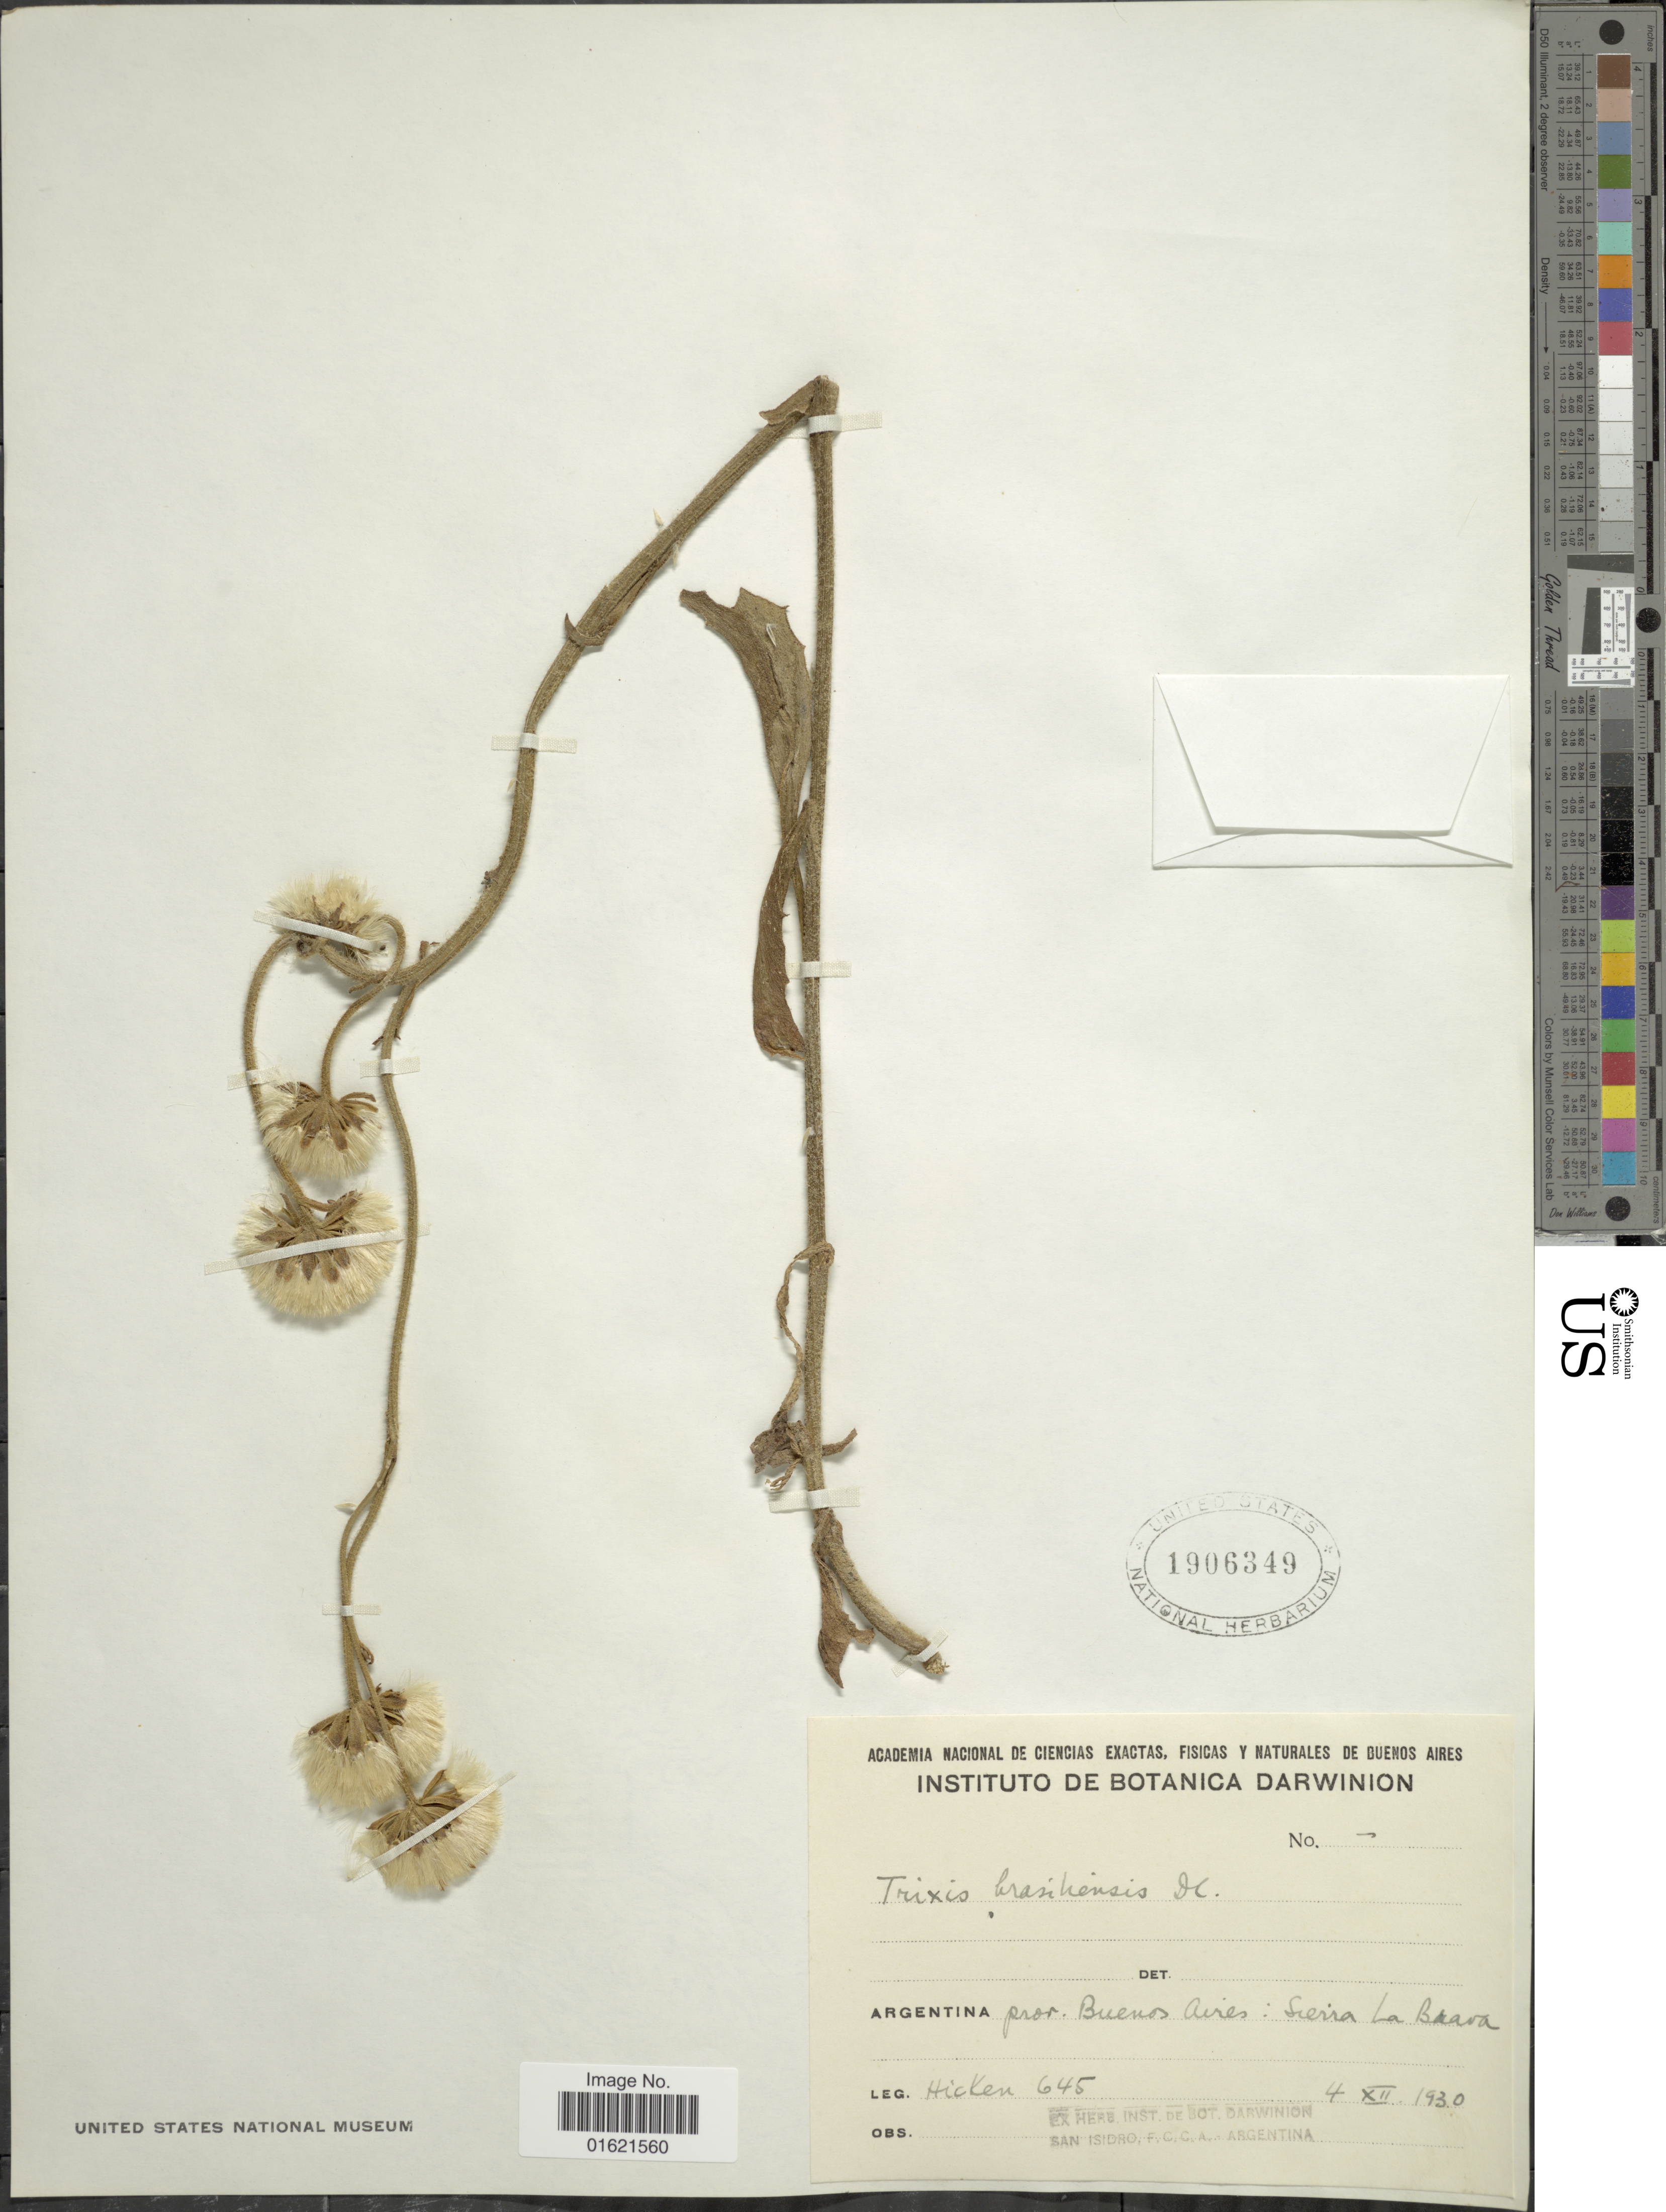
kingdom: Plantae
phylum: Tracheophyta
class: Magnoliopsida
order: Asterales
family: Asteraceae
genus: Holocheilus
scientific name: Holocheilus brasiliensis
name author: (L.) Cabrera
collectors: Hicken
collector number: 645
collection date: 1930-12-04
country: Argentina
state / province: Buenos Aires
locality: Prov. Buenos Aires, Sierra La Boara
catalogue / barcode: US 1906349